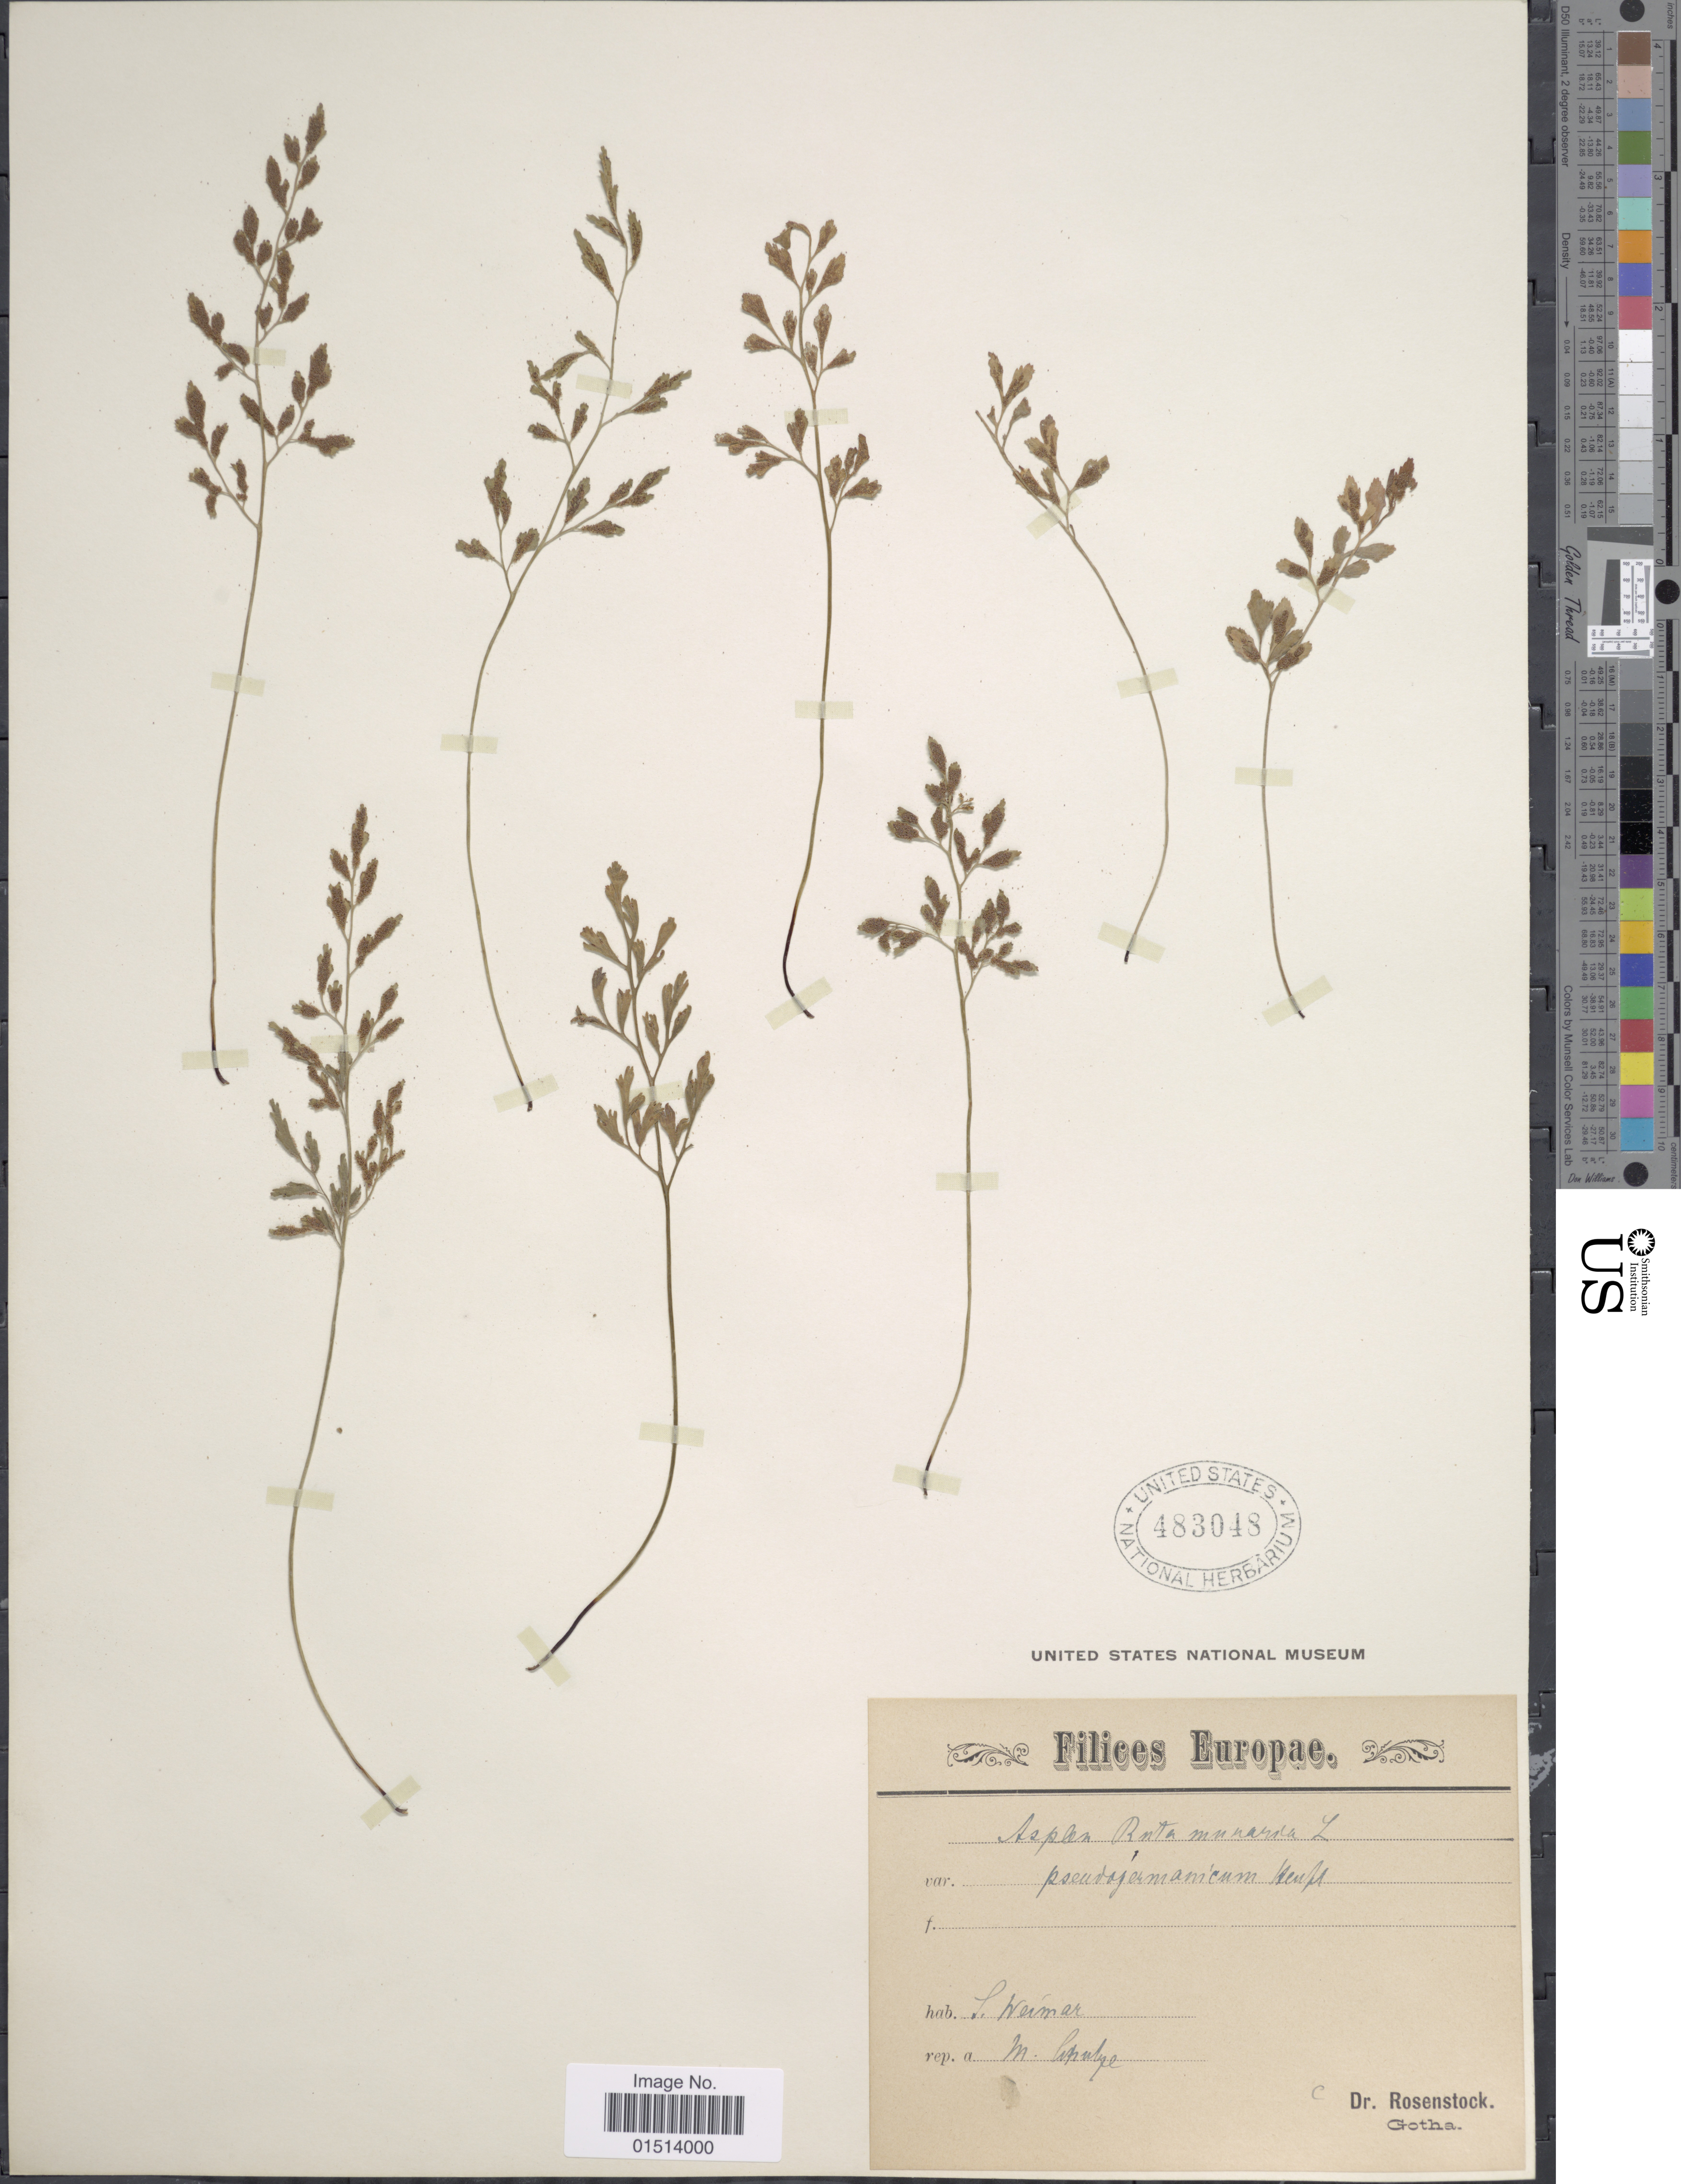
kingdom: Plantae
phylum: Tracheophyta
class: Polypodiopsida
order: Polypodiales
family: Aspleniaceae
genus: Asplenium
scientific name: Asplenium ruta-muraria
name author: L.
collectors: E. Rosenstock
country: Germany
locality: Europae, S. Weimar, [illegible text]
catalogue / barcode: US 483048